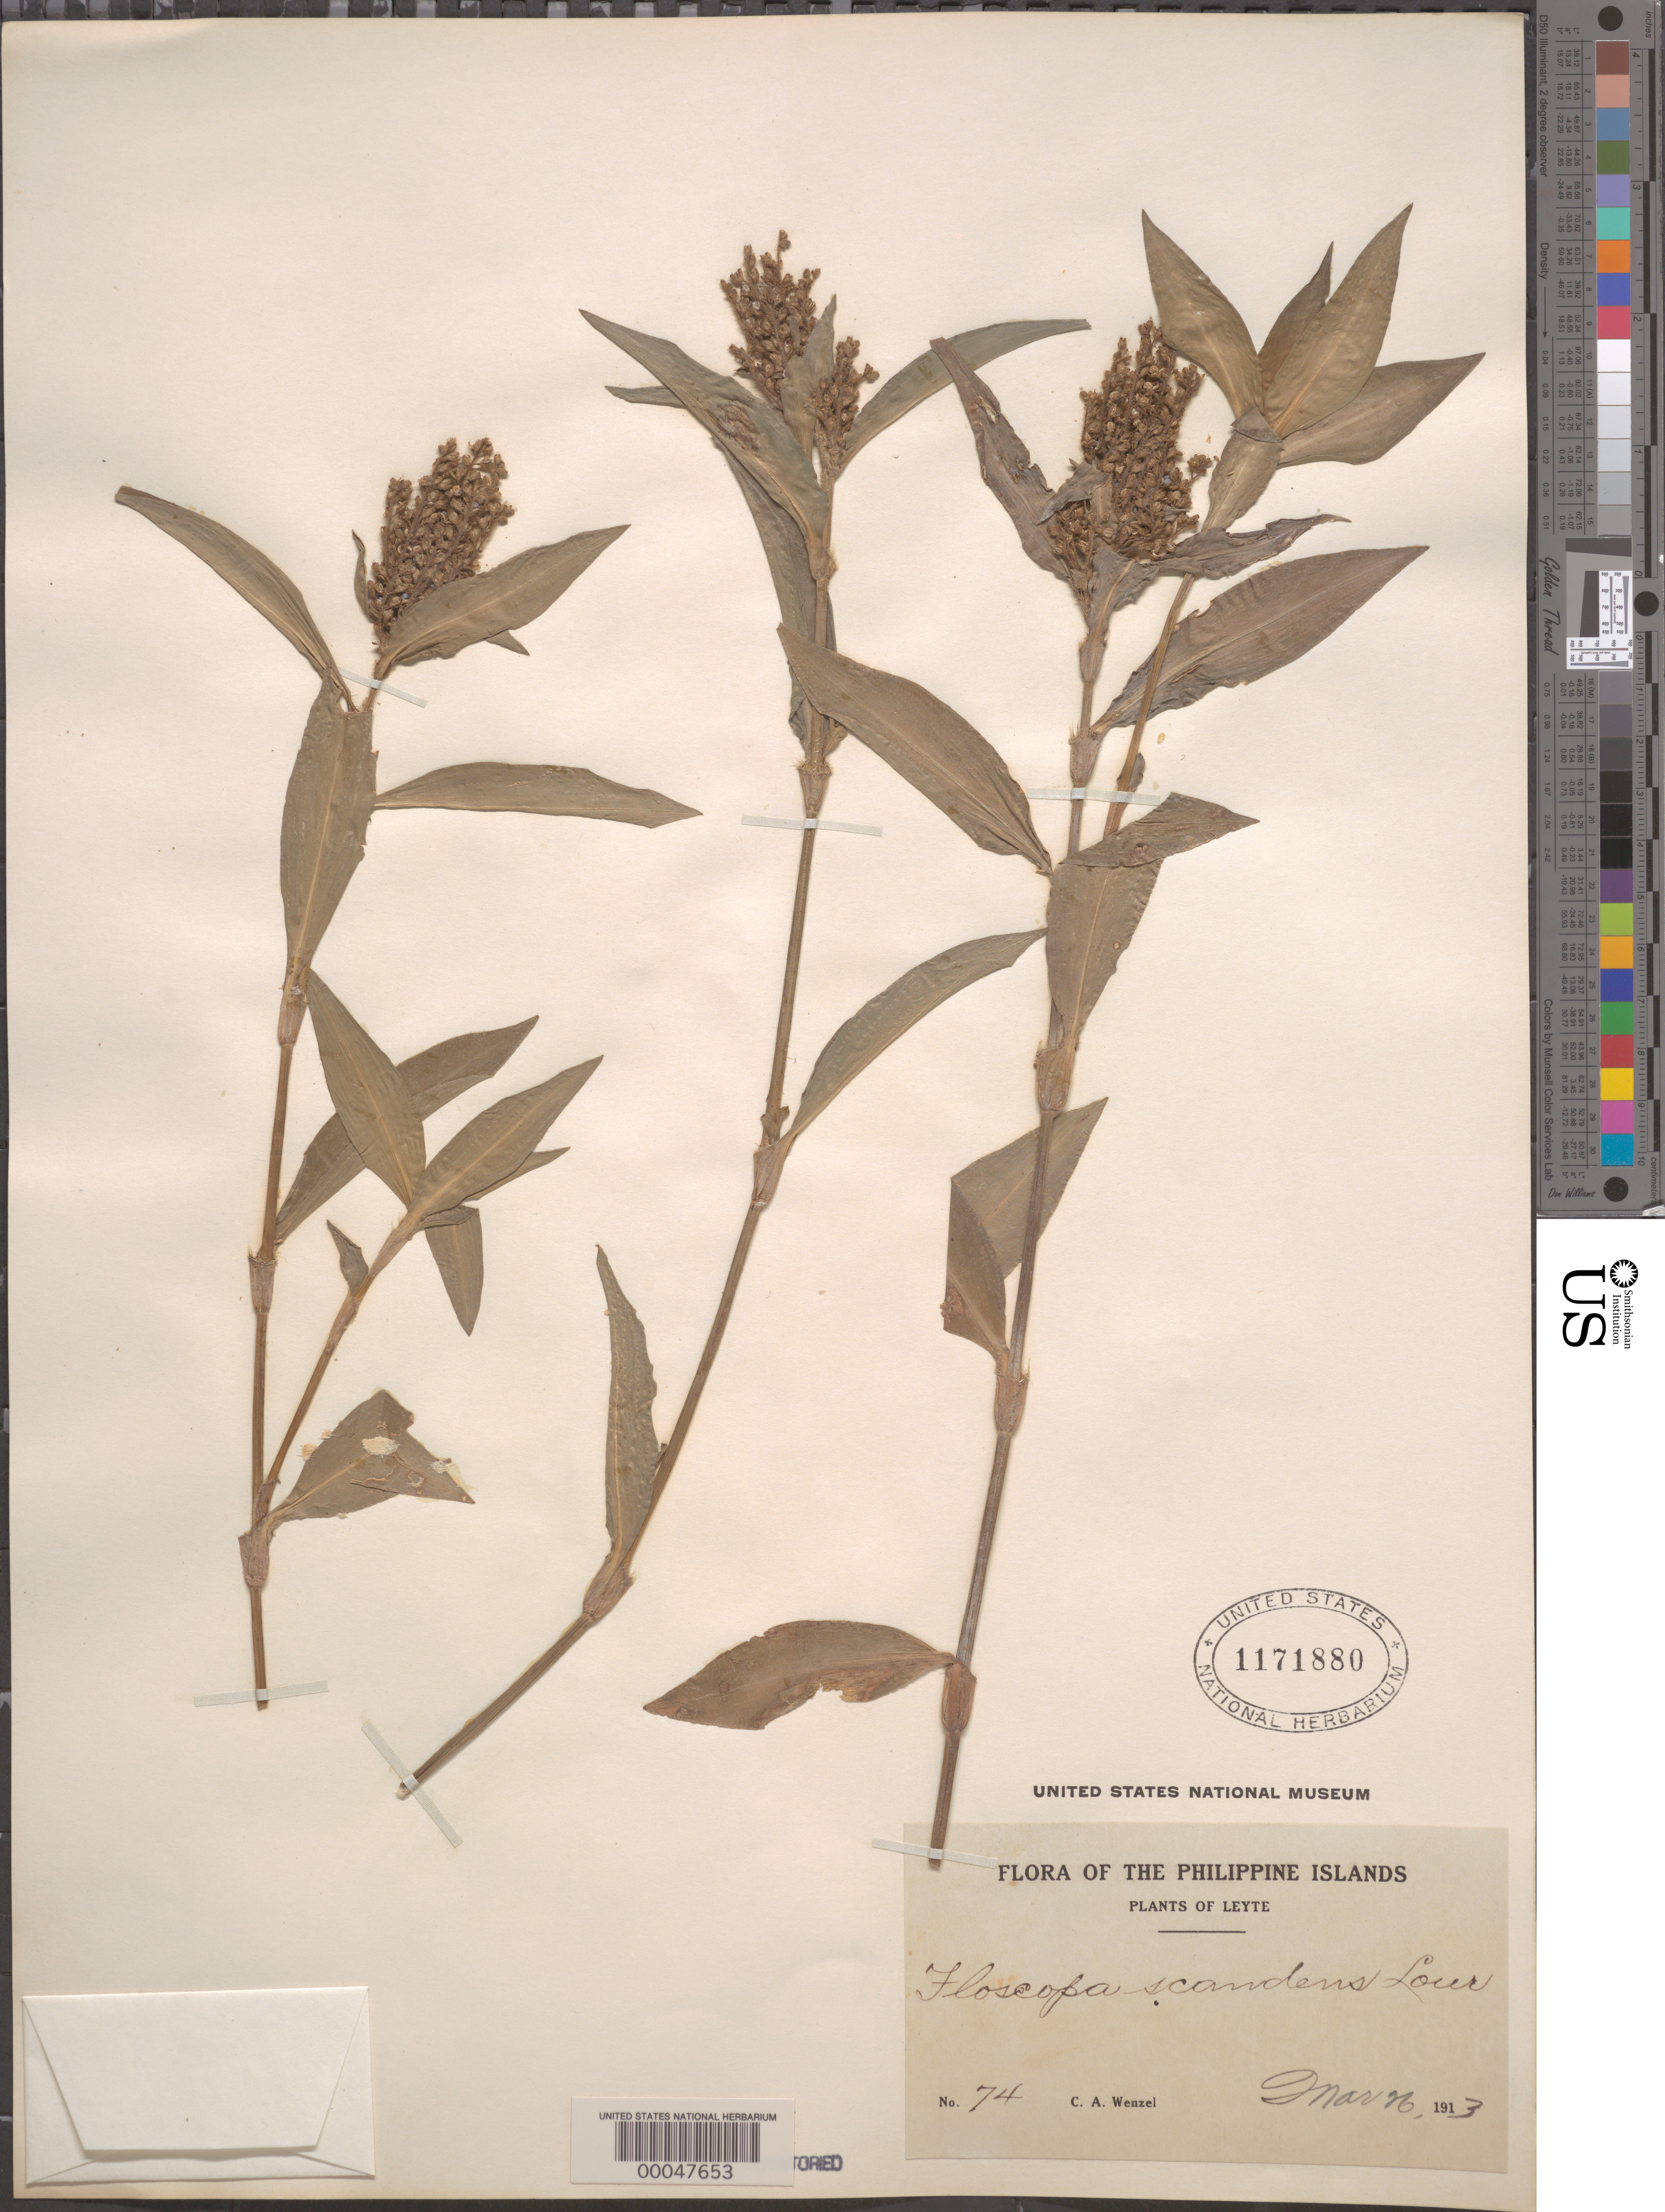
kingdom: Plantae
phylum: Tracheophyta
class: Liliopsida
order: Commelinales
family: Commelinaceae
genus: Floscopa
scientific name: Floscopa scandens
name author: Lour.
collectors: C. Wenzel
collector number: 74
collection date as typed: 26 Mar 1913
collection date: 1913-03-26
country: Philippines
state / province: Eastern Visayas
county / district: Leyte / Southern Leyte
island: Leyte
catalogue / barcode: US 1171880